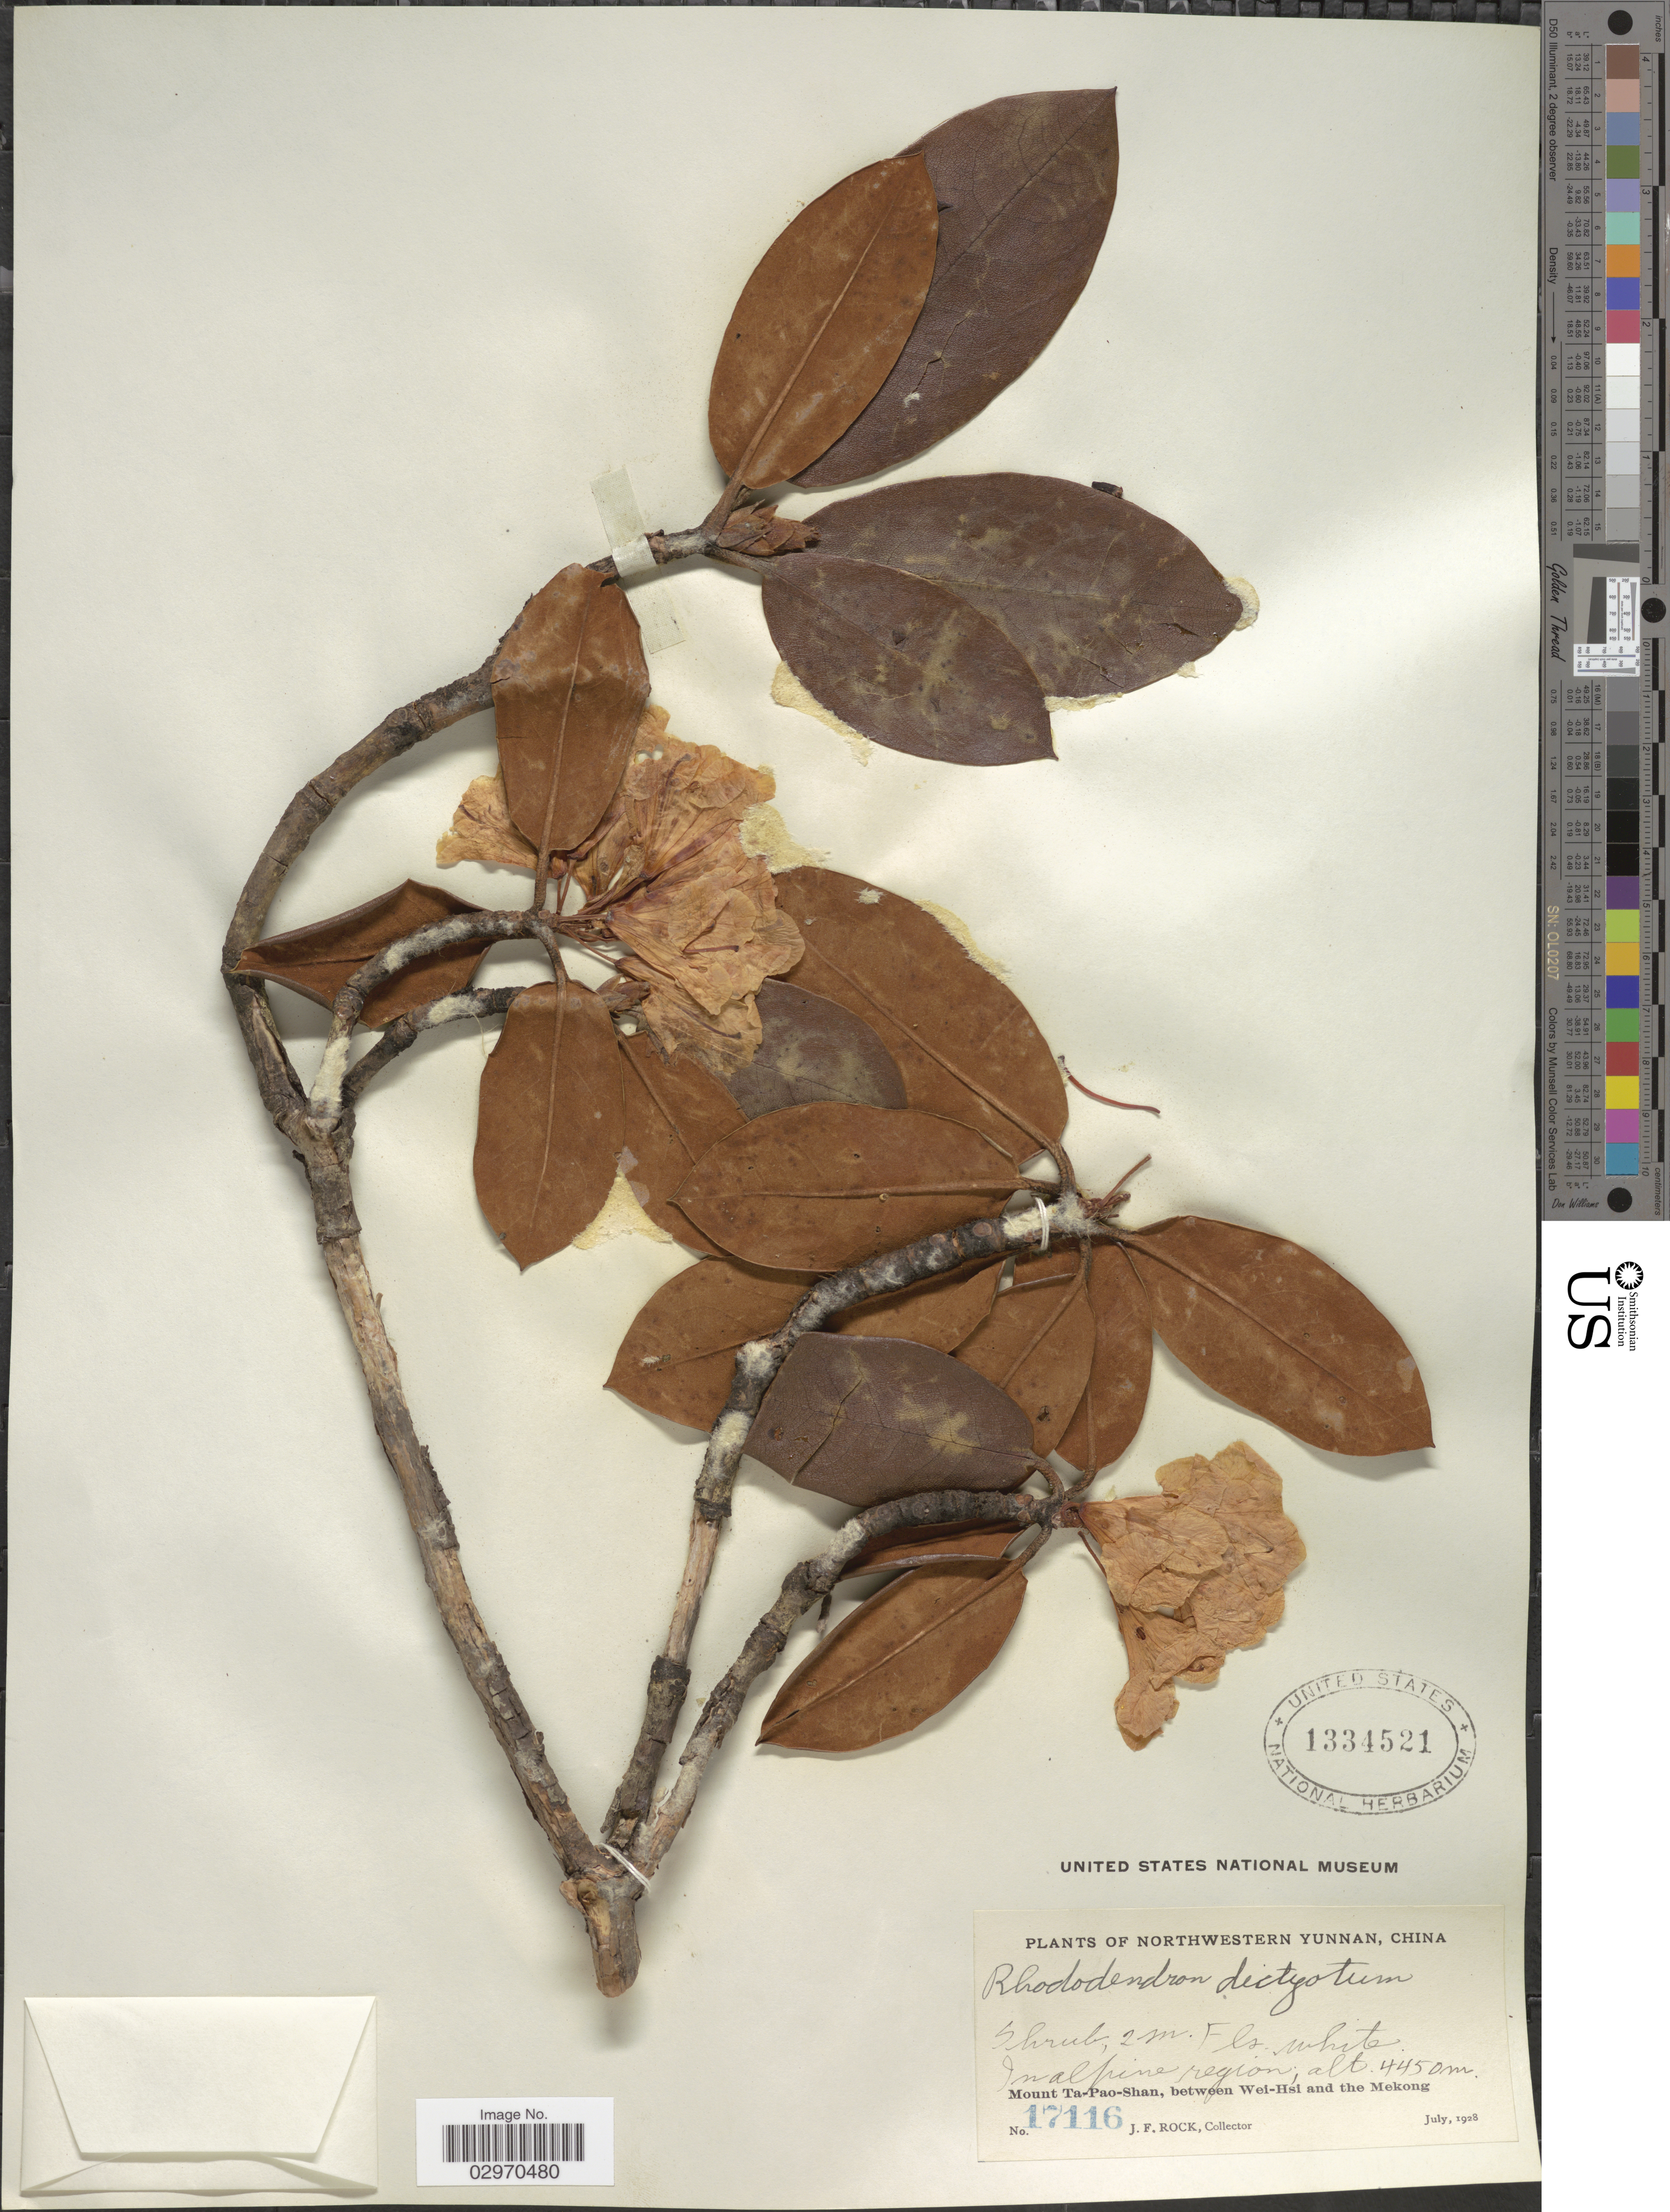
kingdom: Plantae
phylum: Tracheophyta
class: Magnoliopsida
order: Ericales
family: Ericaceae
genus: Rhododendron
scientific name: Rhododendron dictyotum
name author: Balf. f. ex Tagg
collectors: J. Rock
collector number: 17116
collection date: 1928-07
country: China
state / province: Yunnan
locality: Northwestern Yunnan. In alpine region. Mount Ta-Pao-Shan, between Wei-Hsi and the Mekong.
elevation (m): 4450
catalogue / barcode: US 1334521